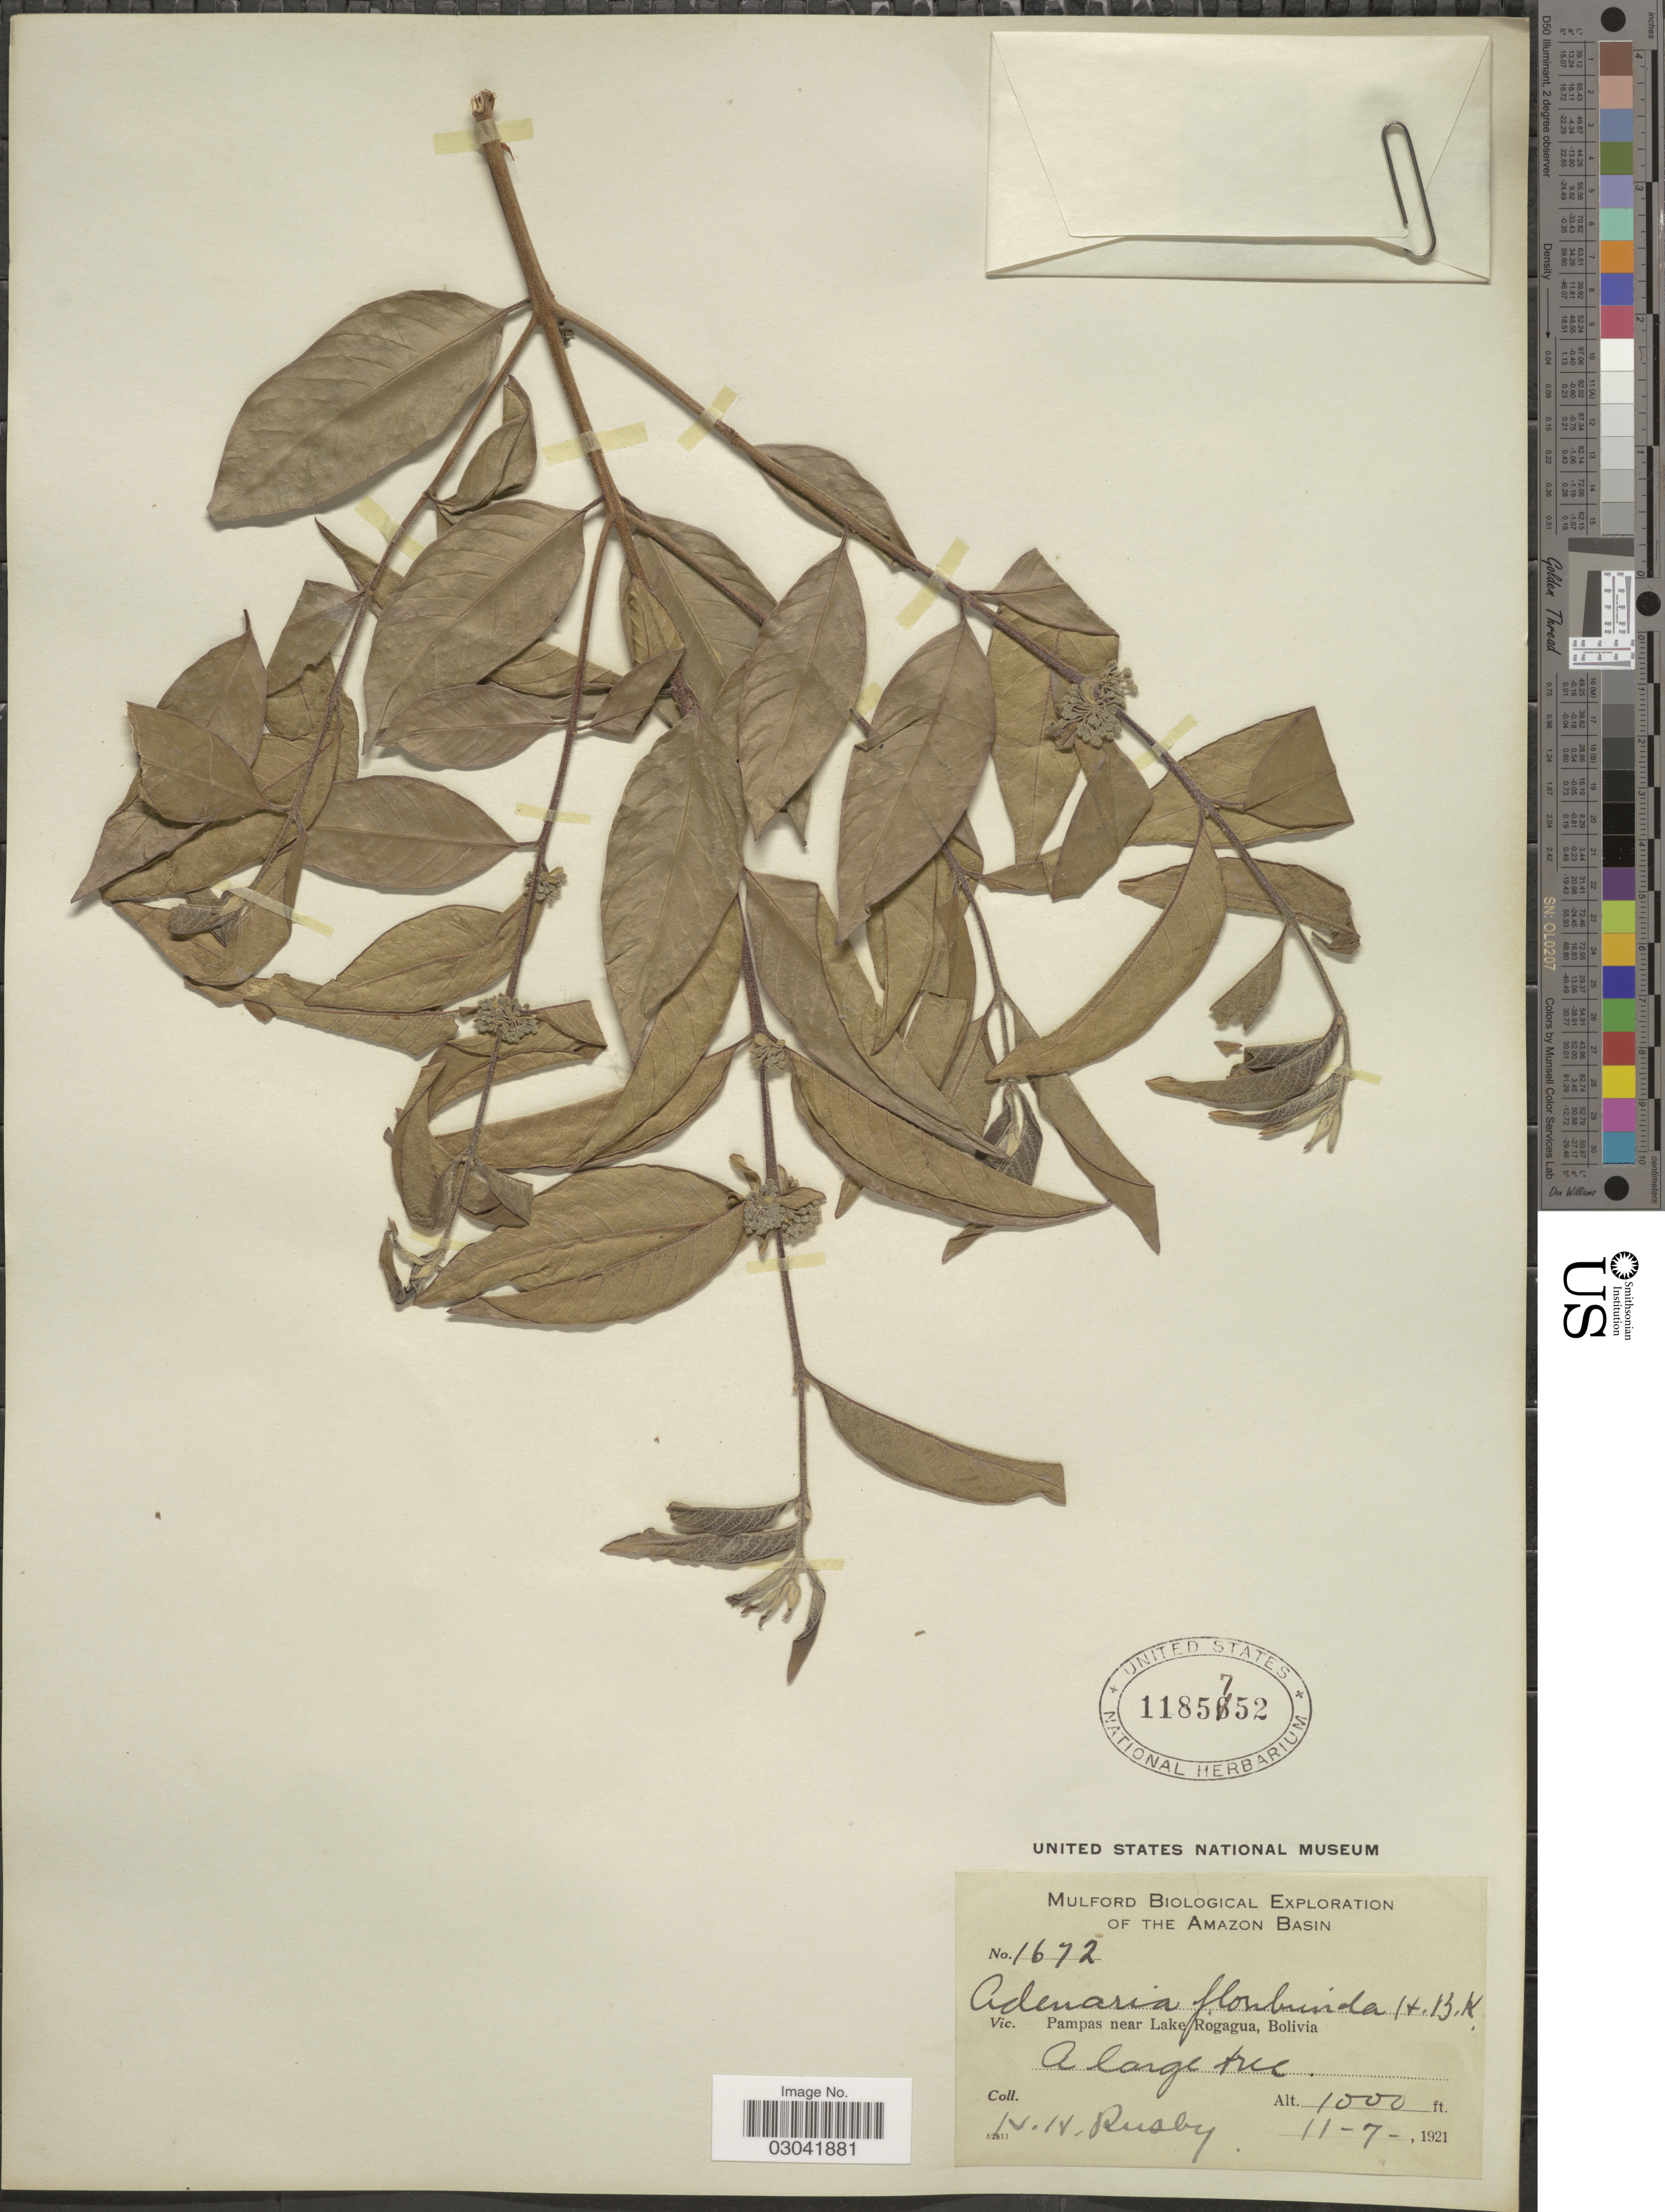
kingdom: Plantae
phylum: Tracheophyta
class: Magnoliopsida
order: Myrtales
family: Lythraceae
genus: Adenaria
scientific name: Adenaria floribunda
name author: Kunth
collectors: H. H. Rusby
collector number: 1672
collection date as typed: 11-7-1921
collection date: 1921-11-07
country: Bolivia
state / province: Beni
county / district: José Ballivián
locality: Pampas near Lake Rogagua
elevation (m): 305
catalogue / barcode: US 1185752